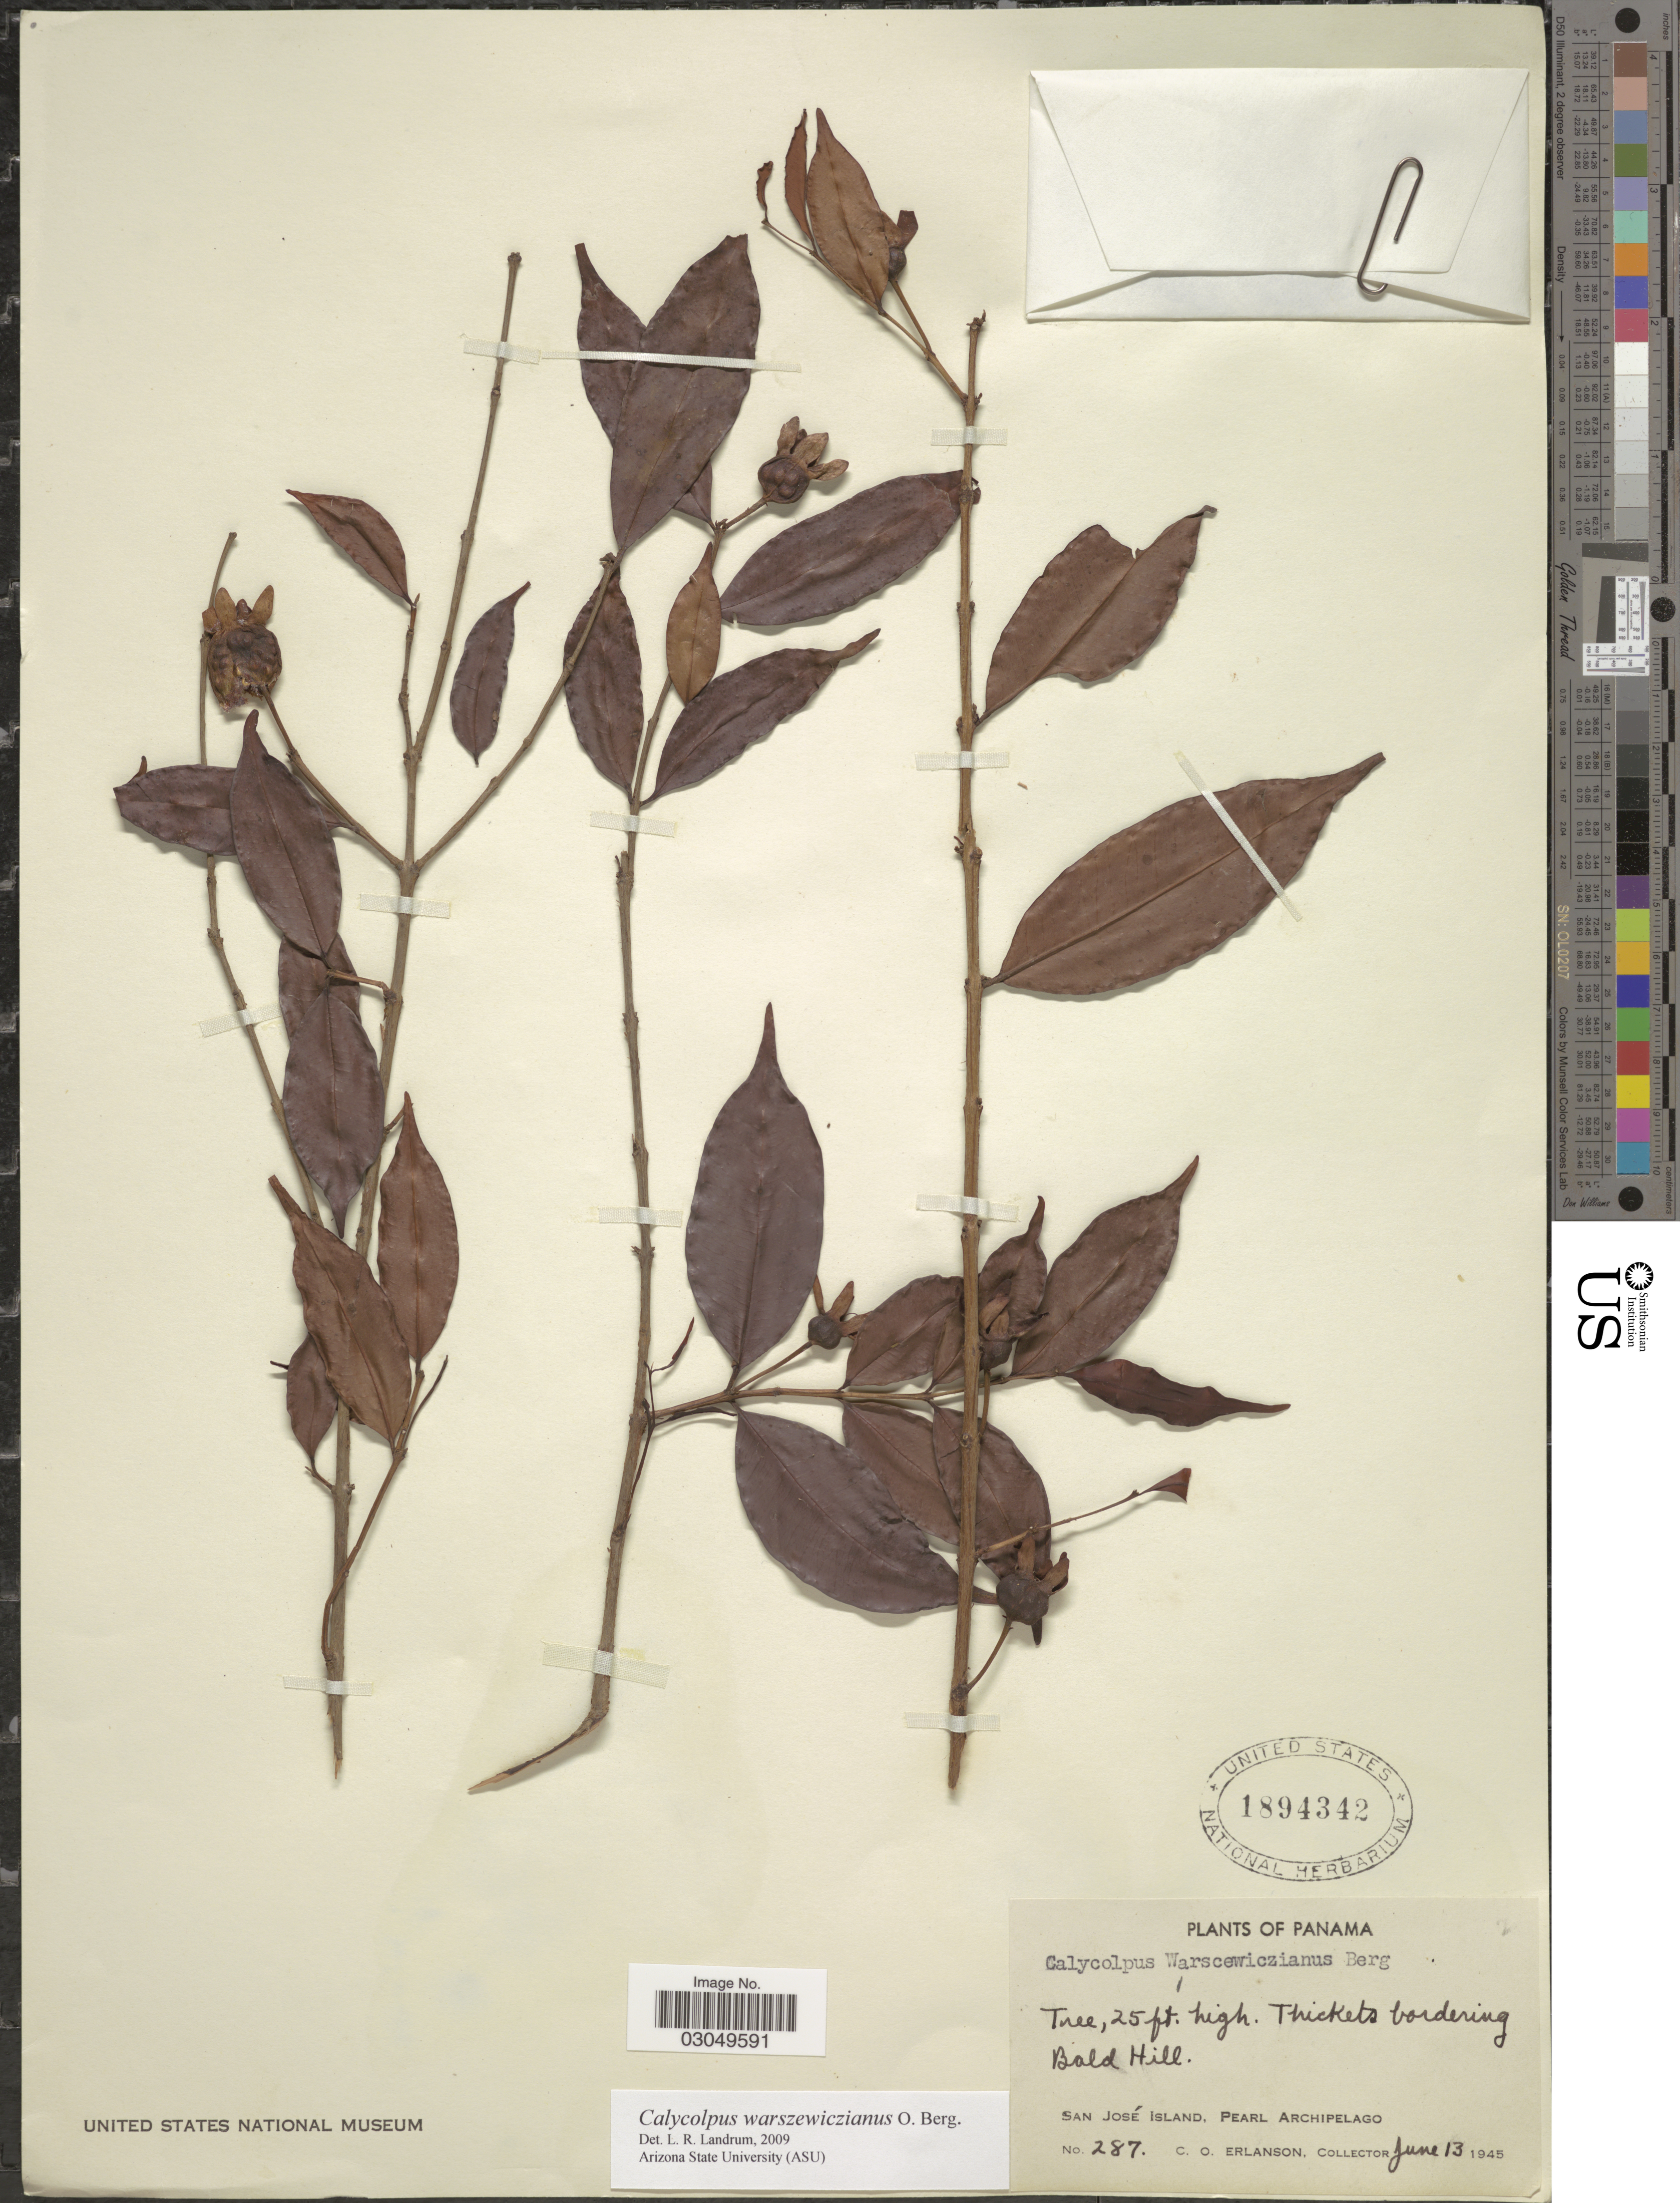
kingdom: Plantae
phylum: Tracheophyta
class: Magnoliopsida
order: Myrtales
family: Myrtaceae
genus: Calycolpus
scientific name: Calycolpus warszewiczianus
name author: O. Berg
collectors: C. O. Erlanson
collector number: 287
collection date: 1945-06-13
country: Panama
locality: Bald Hill, San José Island, Pearl Archipelago.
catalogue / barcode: US 1894342